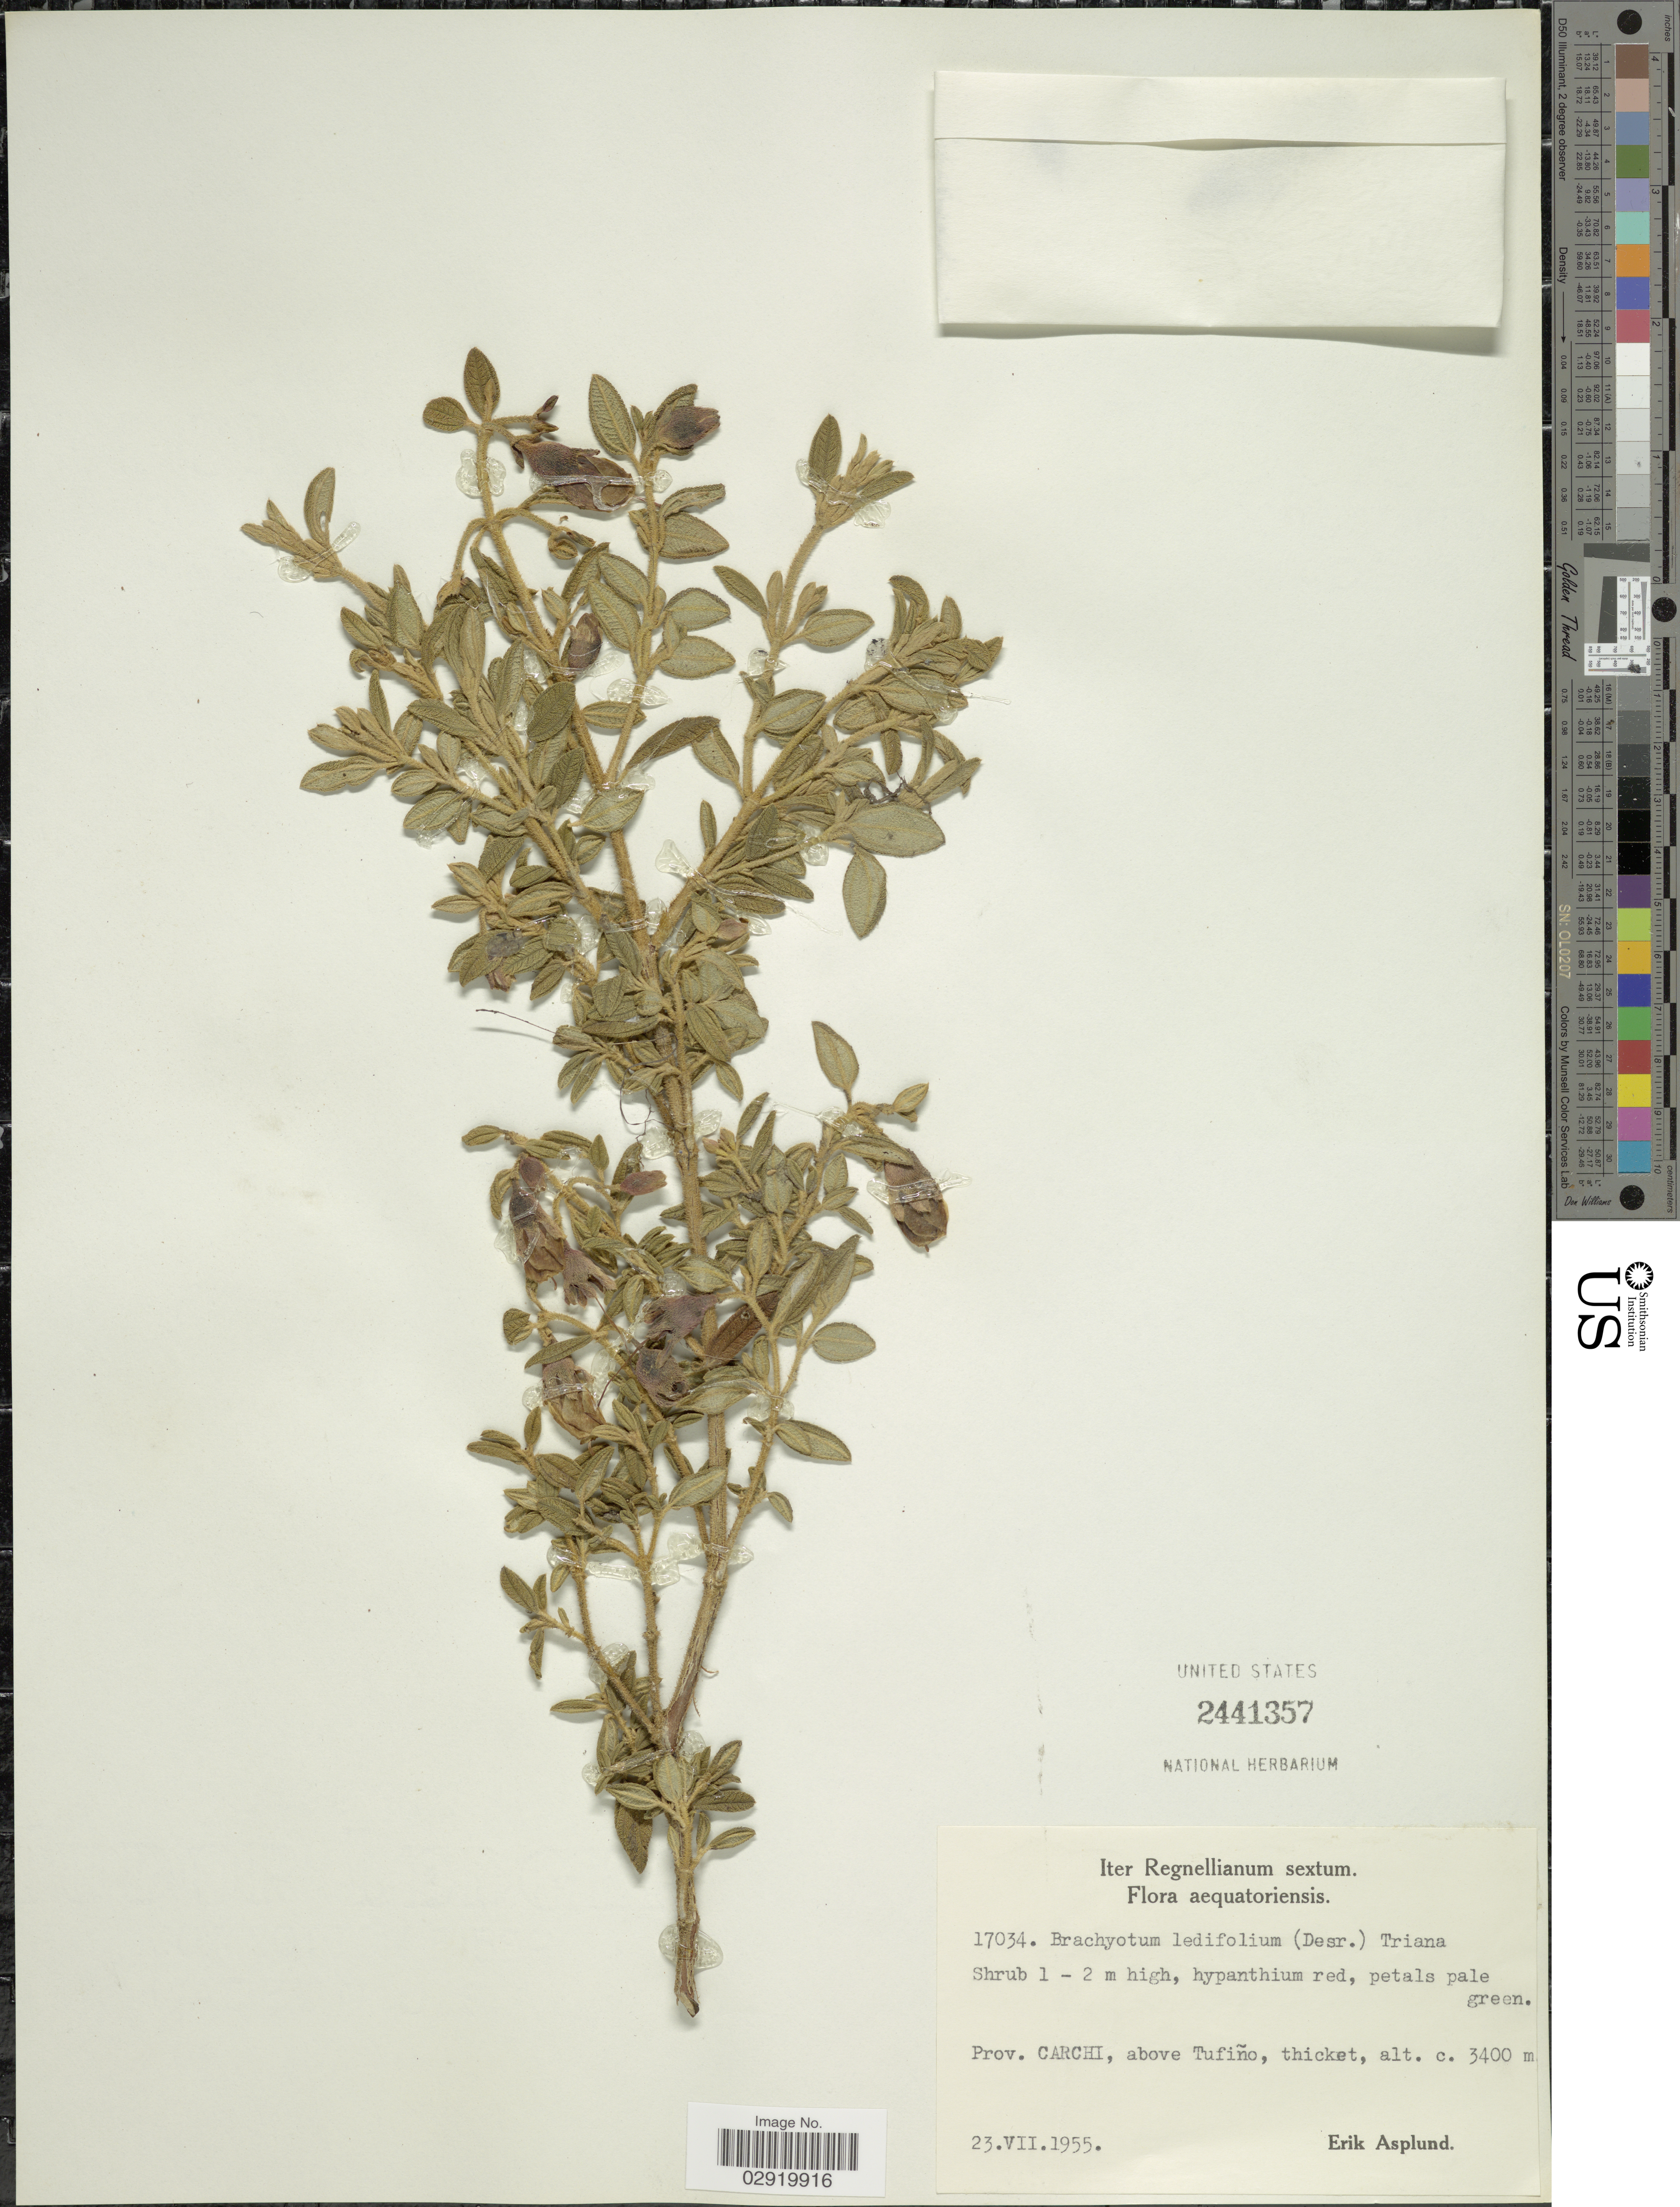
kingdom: Plantae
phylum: Tracheophyta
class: Magnoliopsida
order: Myrtales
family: Melastomataceae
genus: Brachyotum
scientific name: Brachyotum ledifolium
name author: (Desr.) Triana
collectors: E. Asplund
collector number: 17034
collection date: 1955-07-23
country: Ecuador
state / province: Carchi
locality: Above Tufiño.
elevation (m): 3400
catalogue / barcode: US 2441357